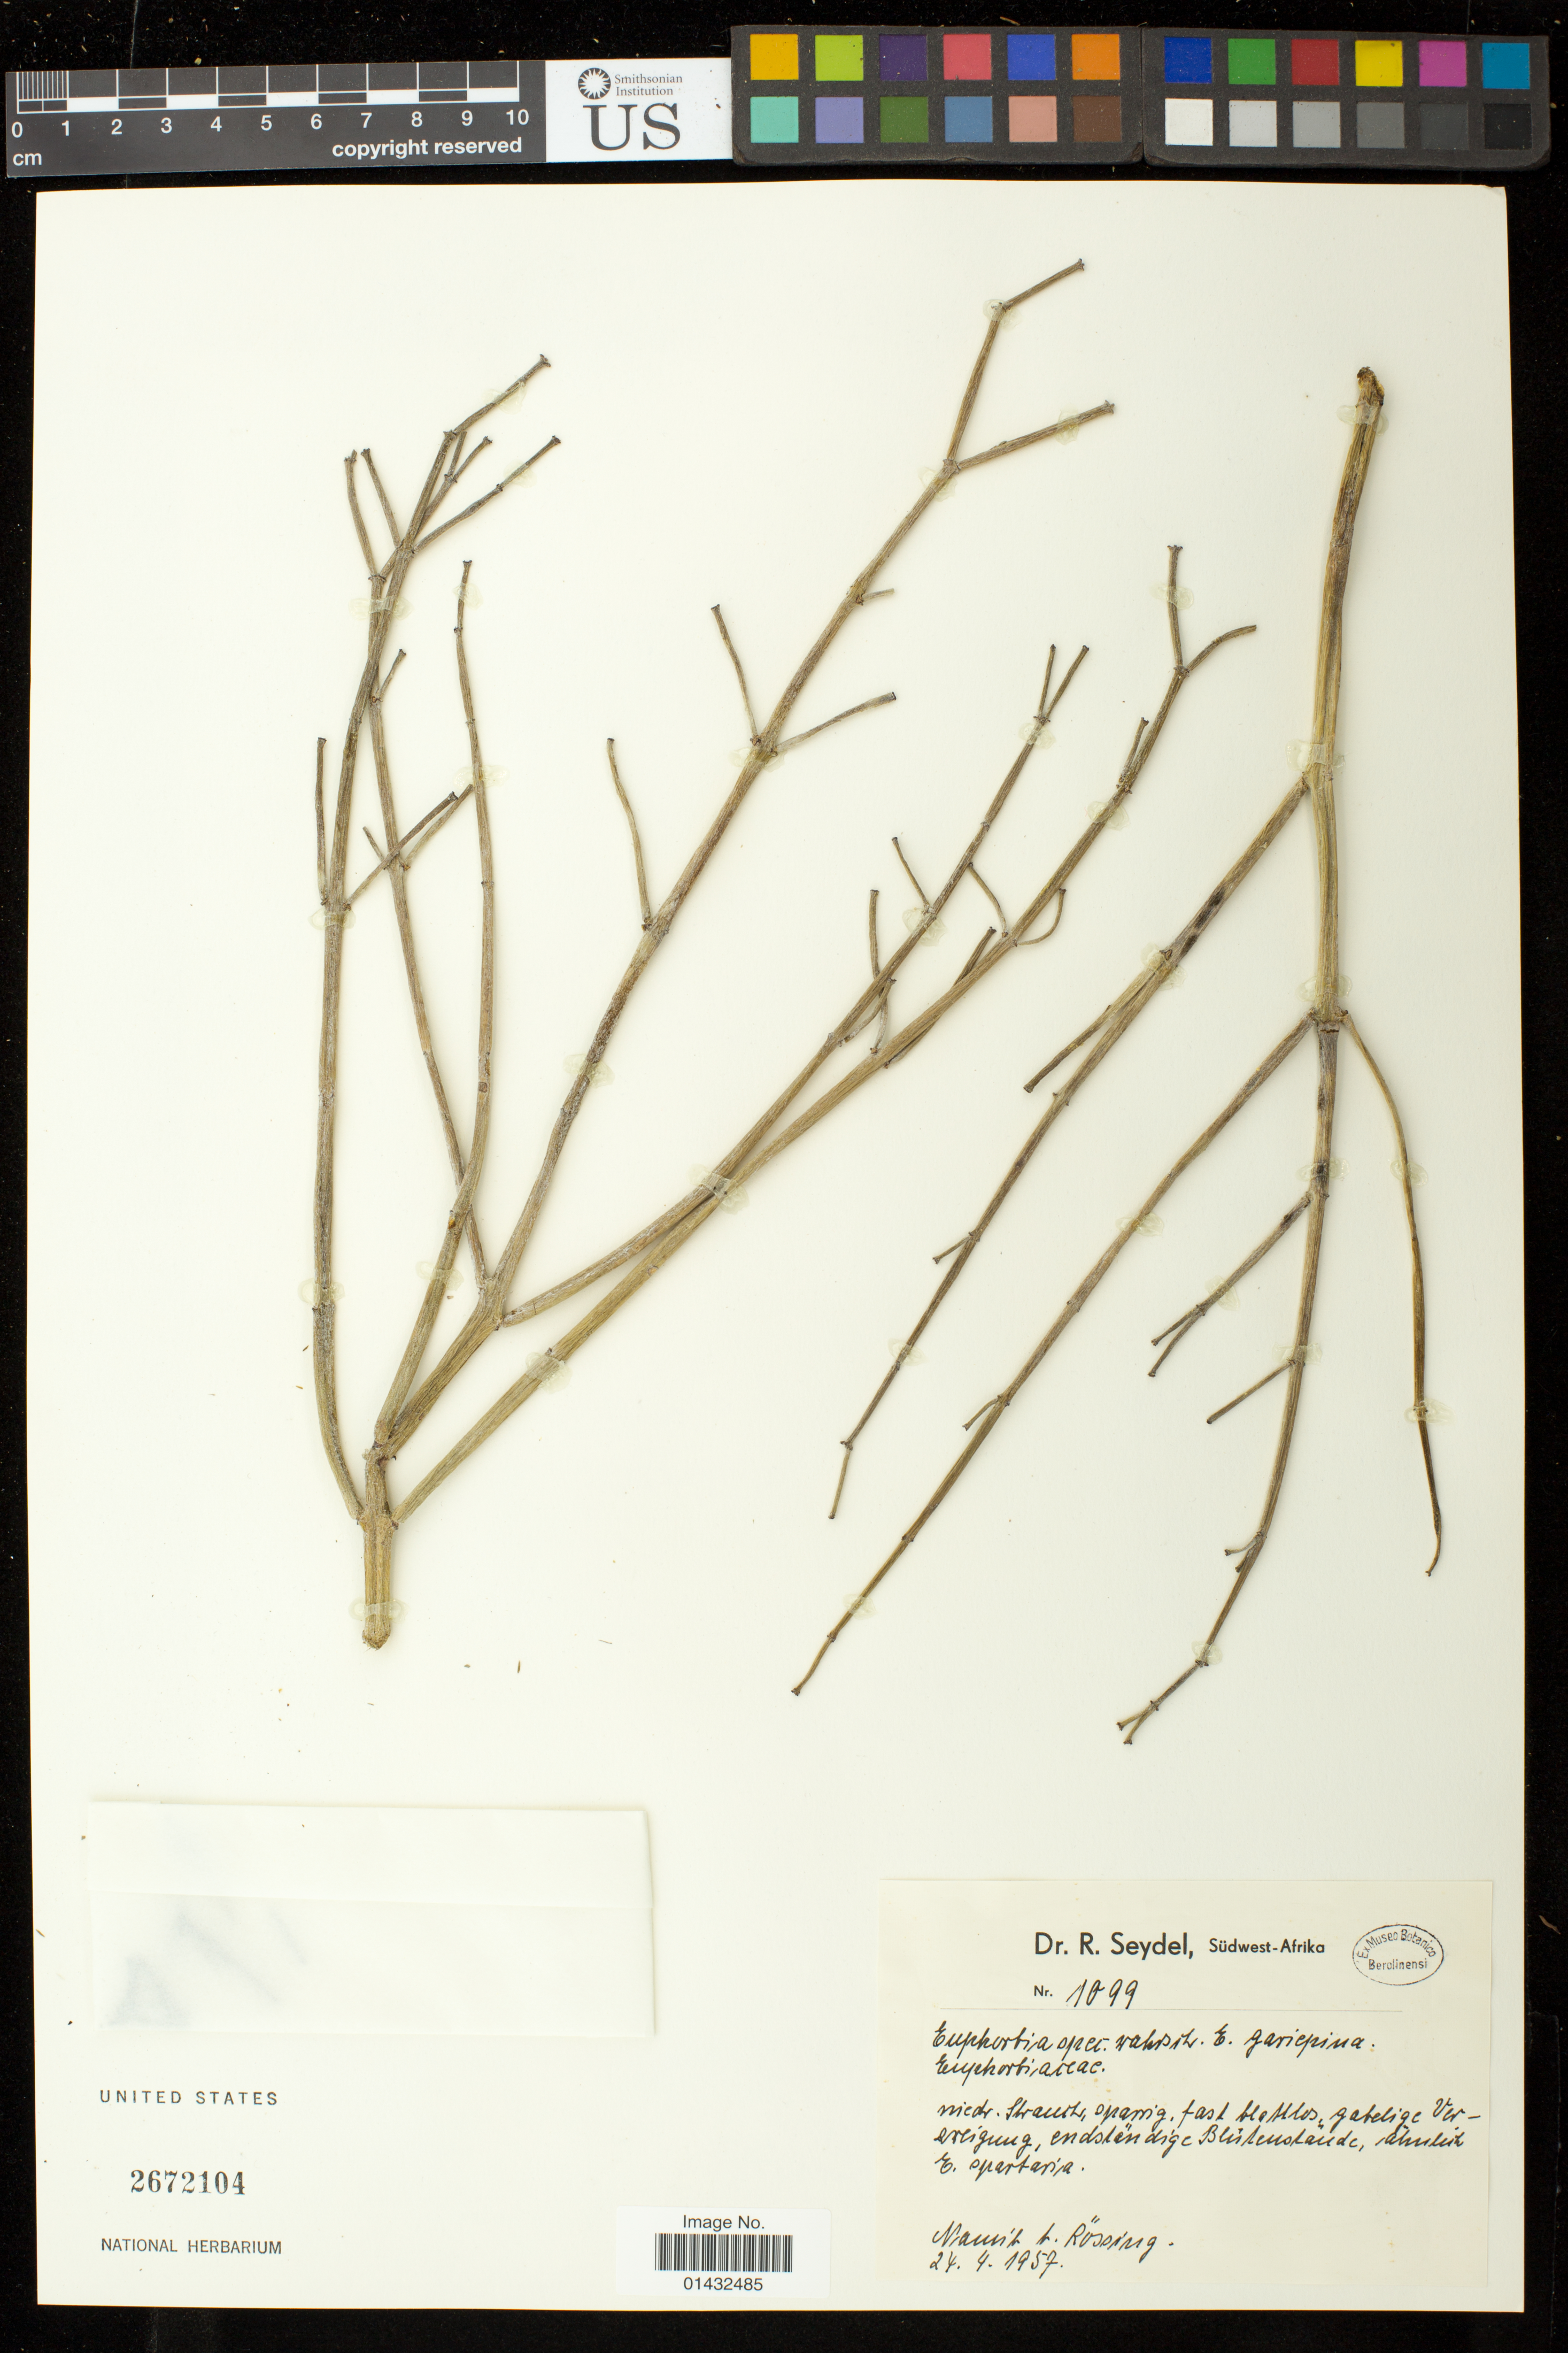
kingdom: Plantae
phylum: Tracheophyta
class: Magnoliopsida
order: Malpighiales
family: Euphorbiaceae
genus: Euphorbia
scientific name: Euphorbia sp.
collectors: R. Seydel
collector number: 1099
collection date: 1957-04-24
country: Namibia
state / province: Erongo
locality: Namib, Rossing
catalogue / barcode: US 2672104